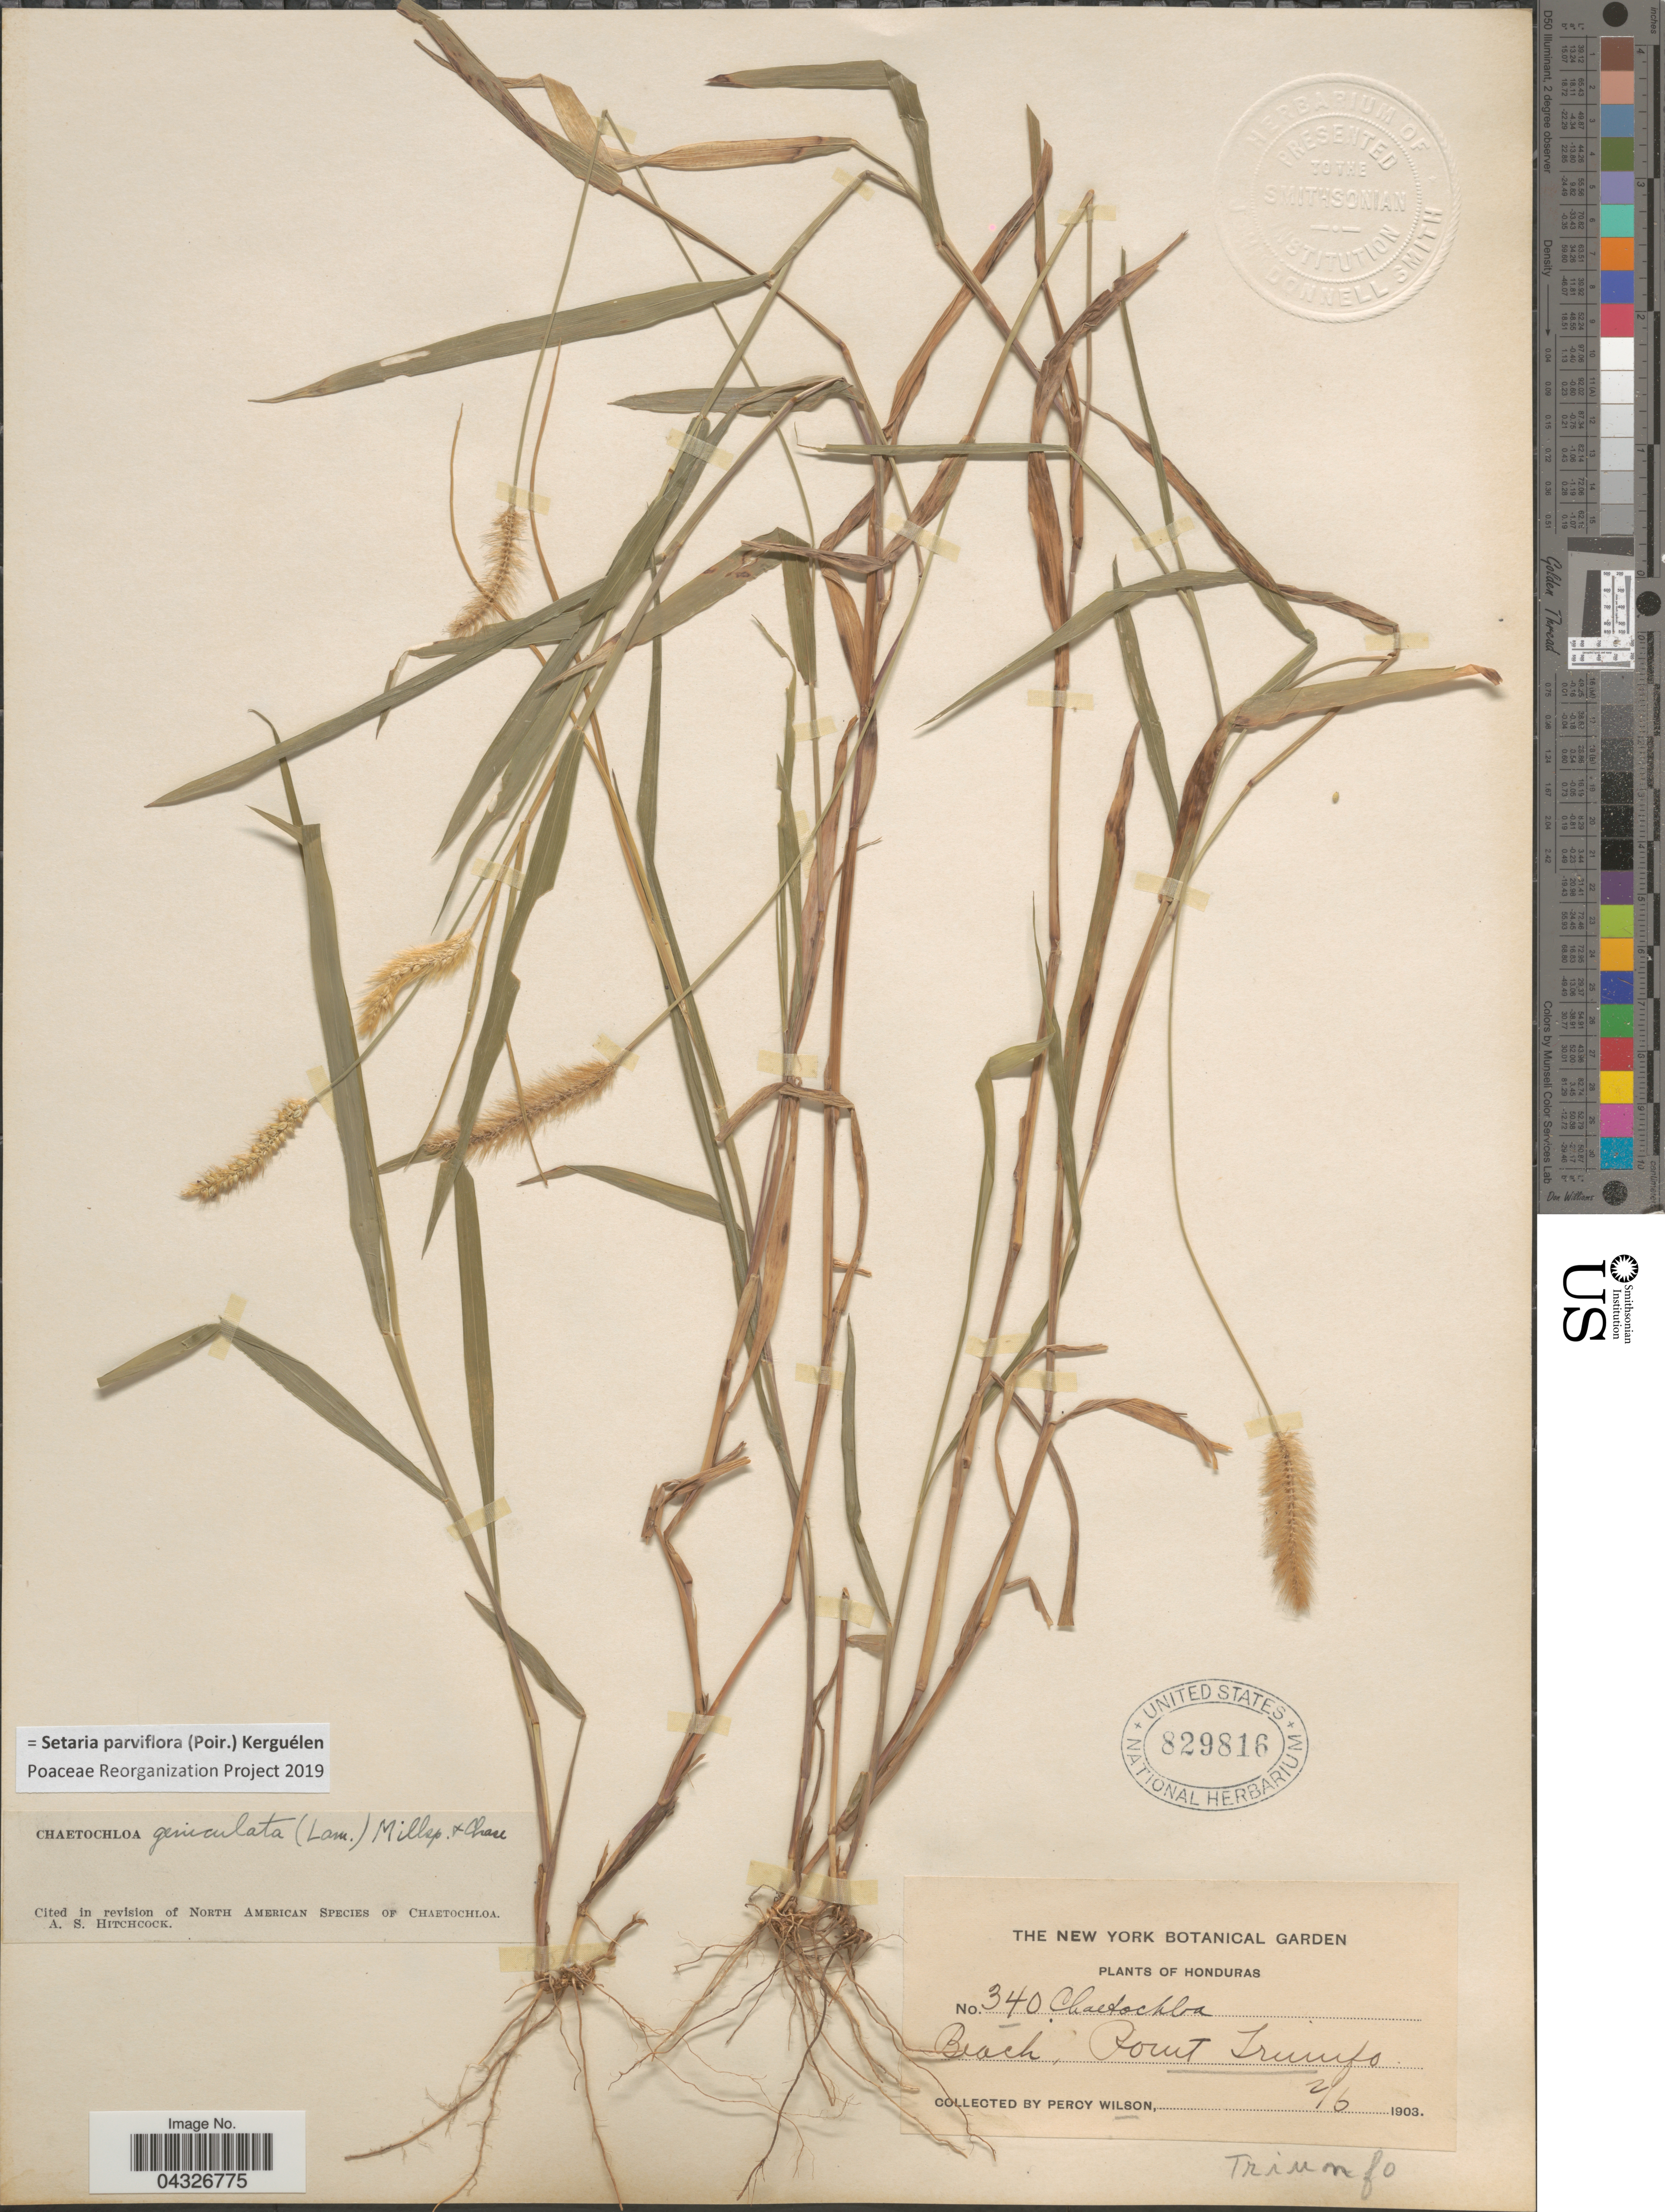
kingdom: Plantae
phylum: Tracheophyta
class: Liliopsida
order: Poales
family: Poaceae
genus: Setaria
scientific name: Setaria parviflora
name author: (Poir.) Kerguélen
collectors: P. Wilson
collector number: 340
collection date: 1903-06-02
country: Honduras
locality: Beach. Point Triunfo. Triunfo.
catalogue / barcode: US 829816